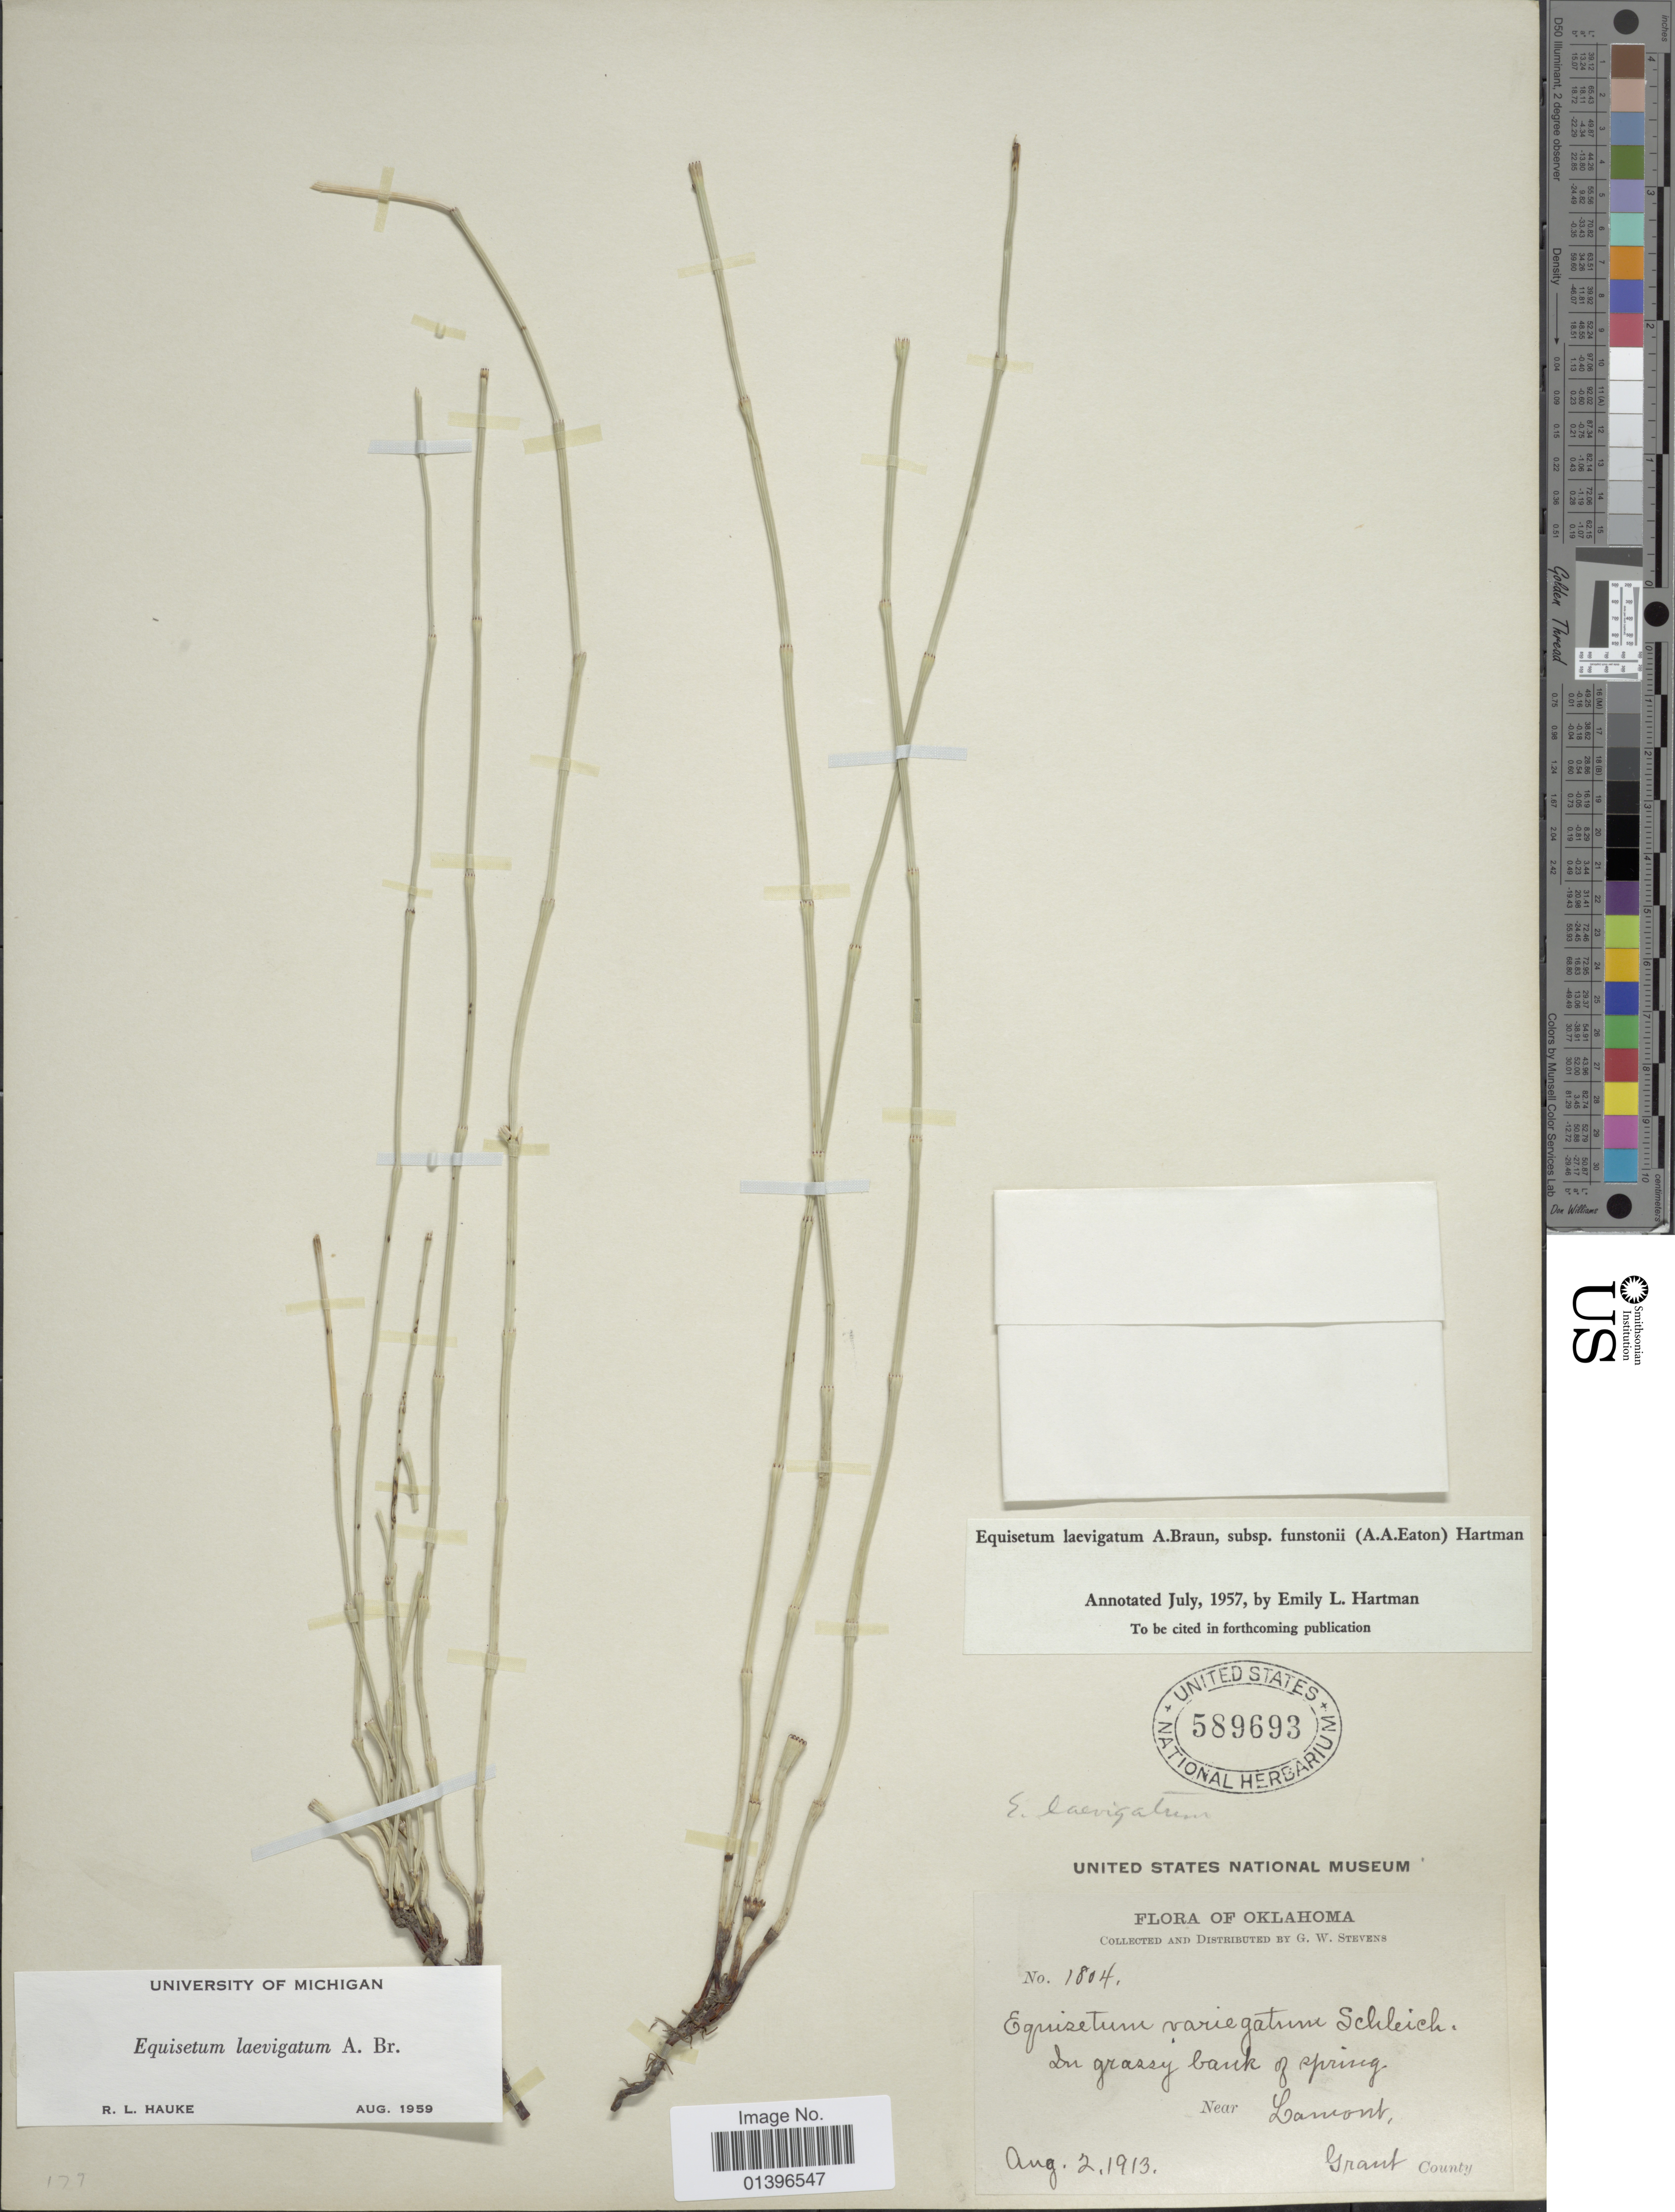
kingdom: Plantae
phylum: Tracheophyta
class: Polypodiopsida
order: Equisetales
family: Equisetaceae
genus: Equisetum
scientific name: Equisetum laevigatum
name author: A. Braun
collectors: G. W. Stevens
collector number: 1804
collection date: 1913-08-02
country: United States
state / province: Oklahoma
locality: In grassy bank of spring near Lamont, Grant County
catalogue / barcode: US 589693